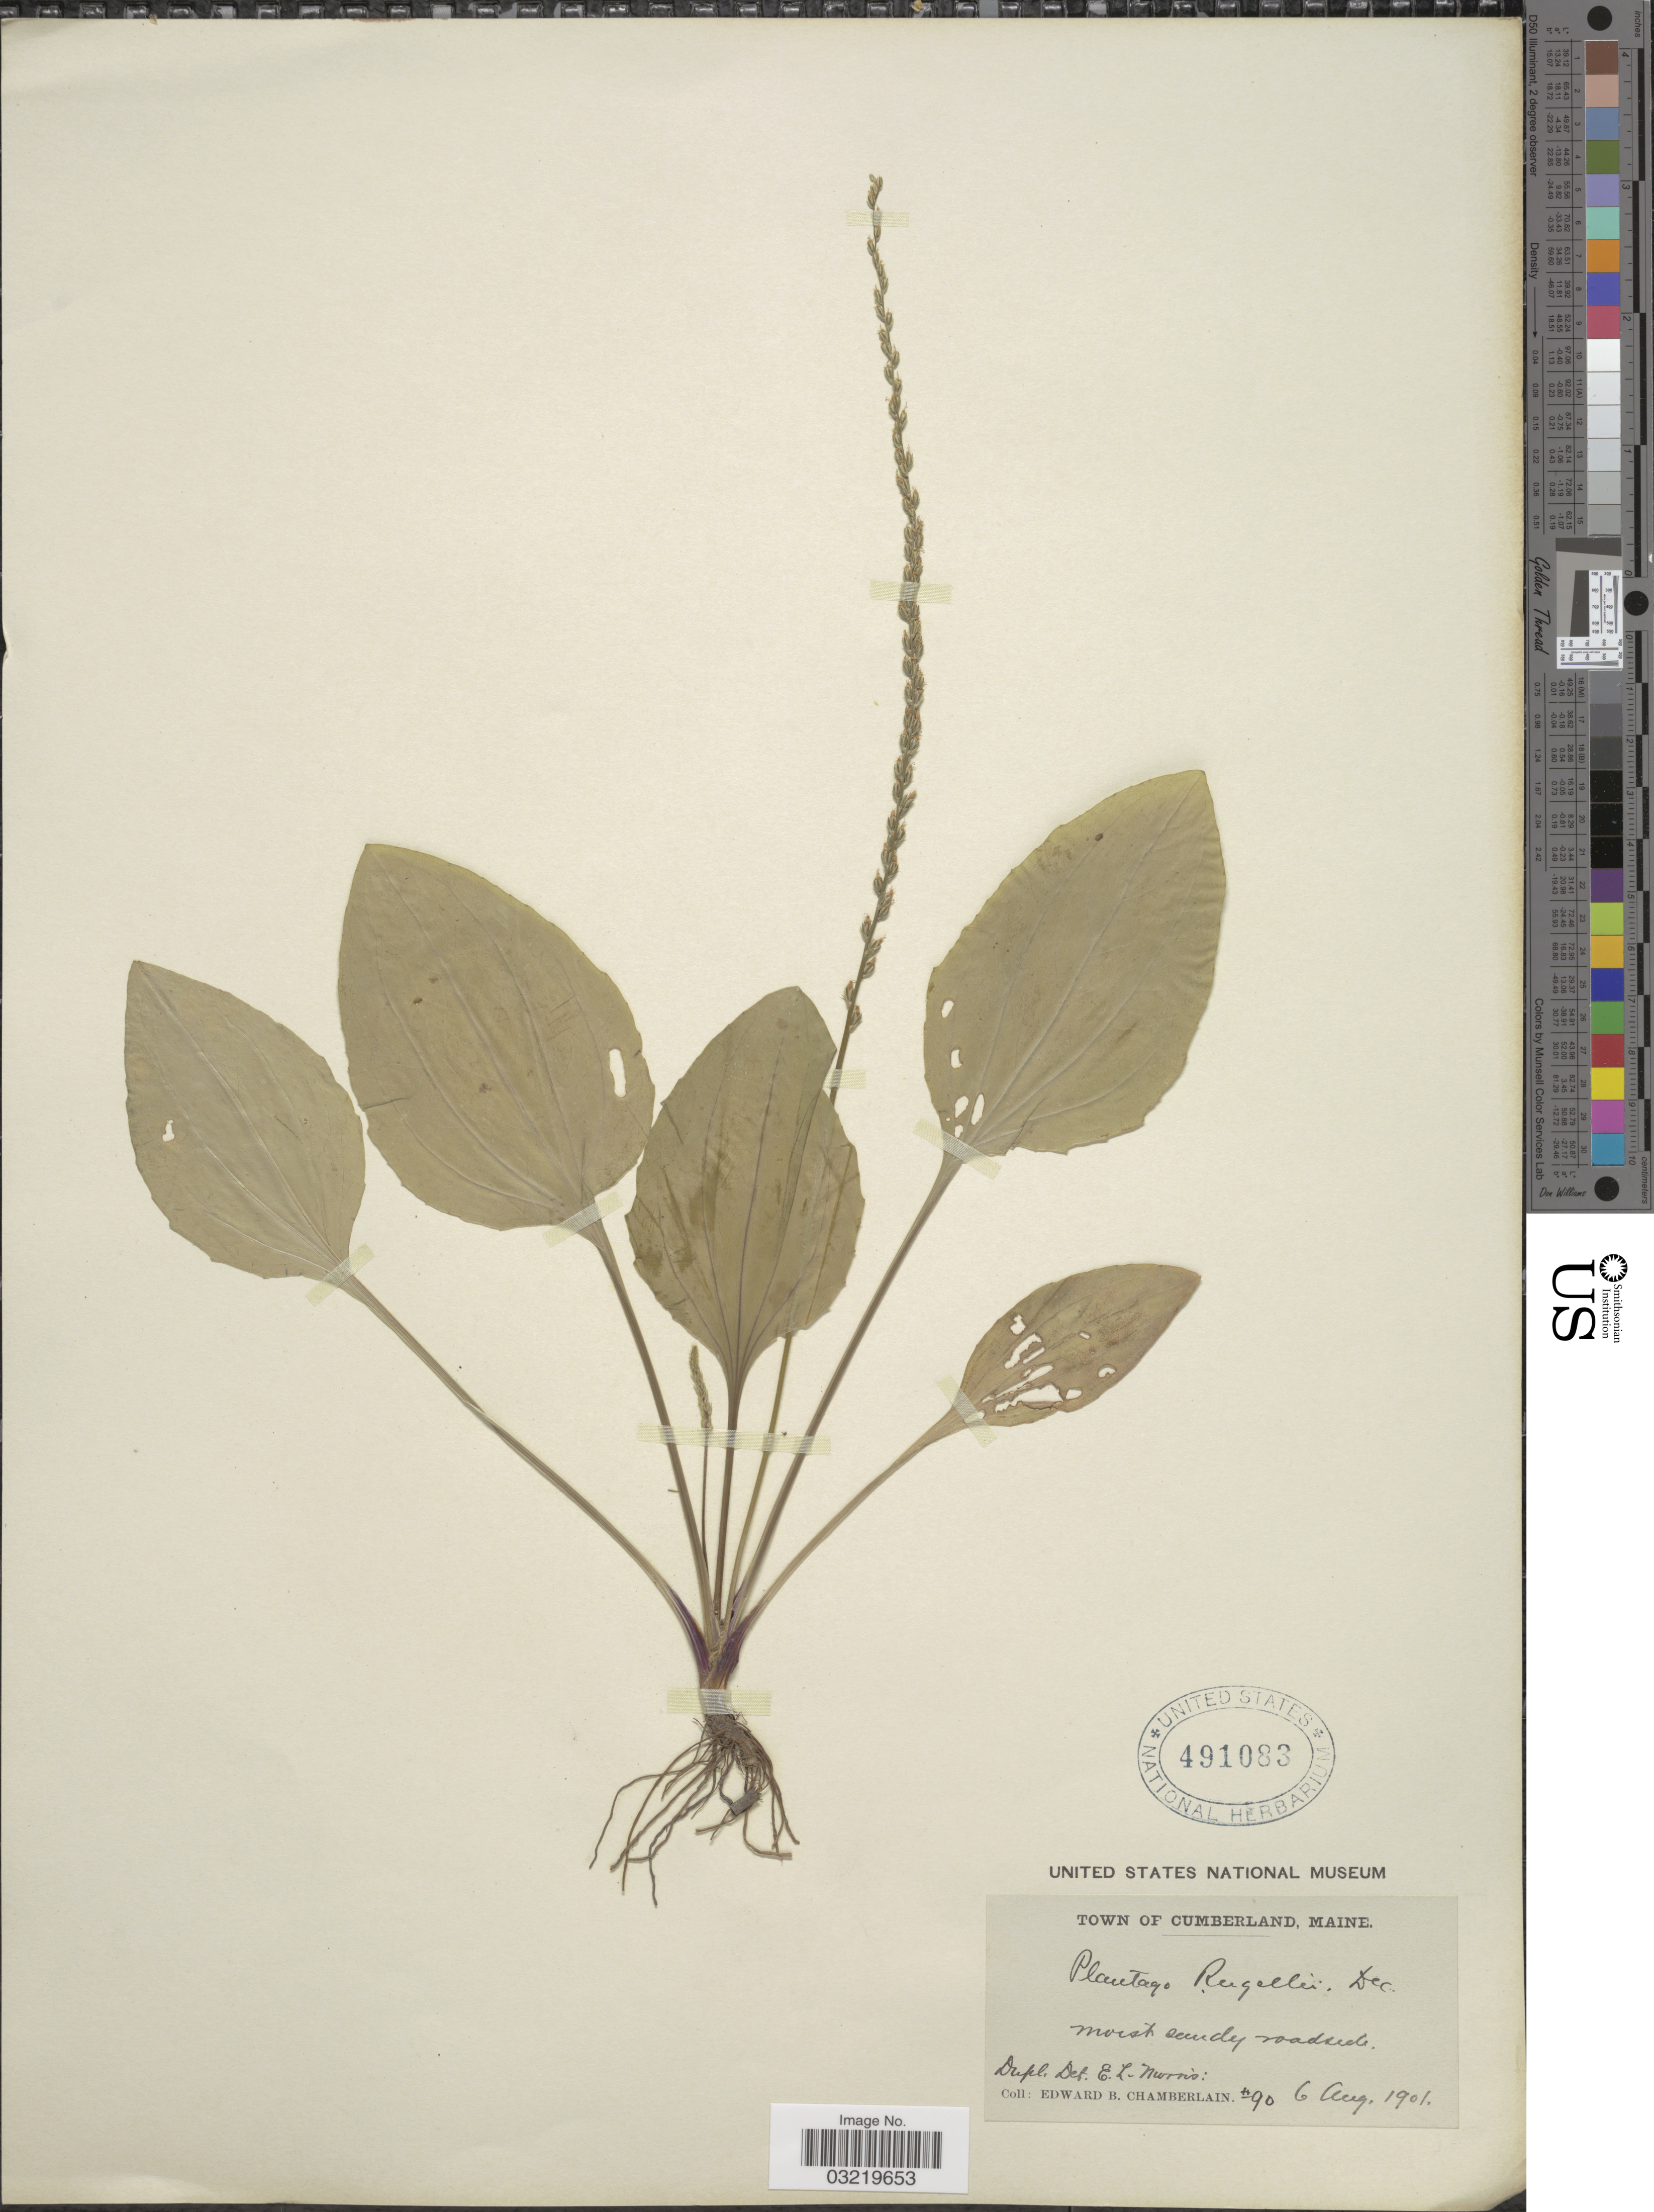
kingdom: Plantae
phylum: Tracheophyta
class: Magnoliopsida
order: Lamiales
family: Plantaginaceae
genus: Plantago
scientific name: Plantago rugelii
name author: Decne.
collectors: E. Chamberlain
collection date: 1901-08-06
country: United States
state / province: Maine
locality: Town of Cumberland,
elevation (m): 27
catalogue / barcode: US 491083